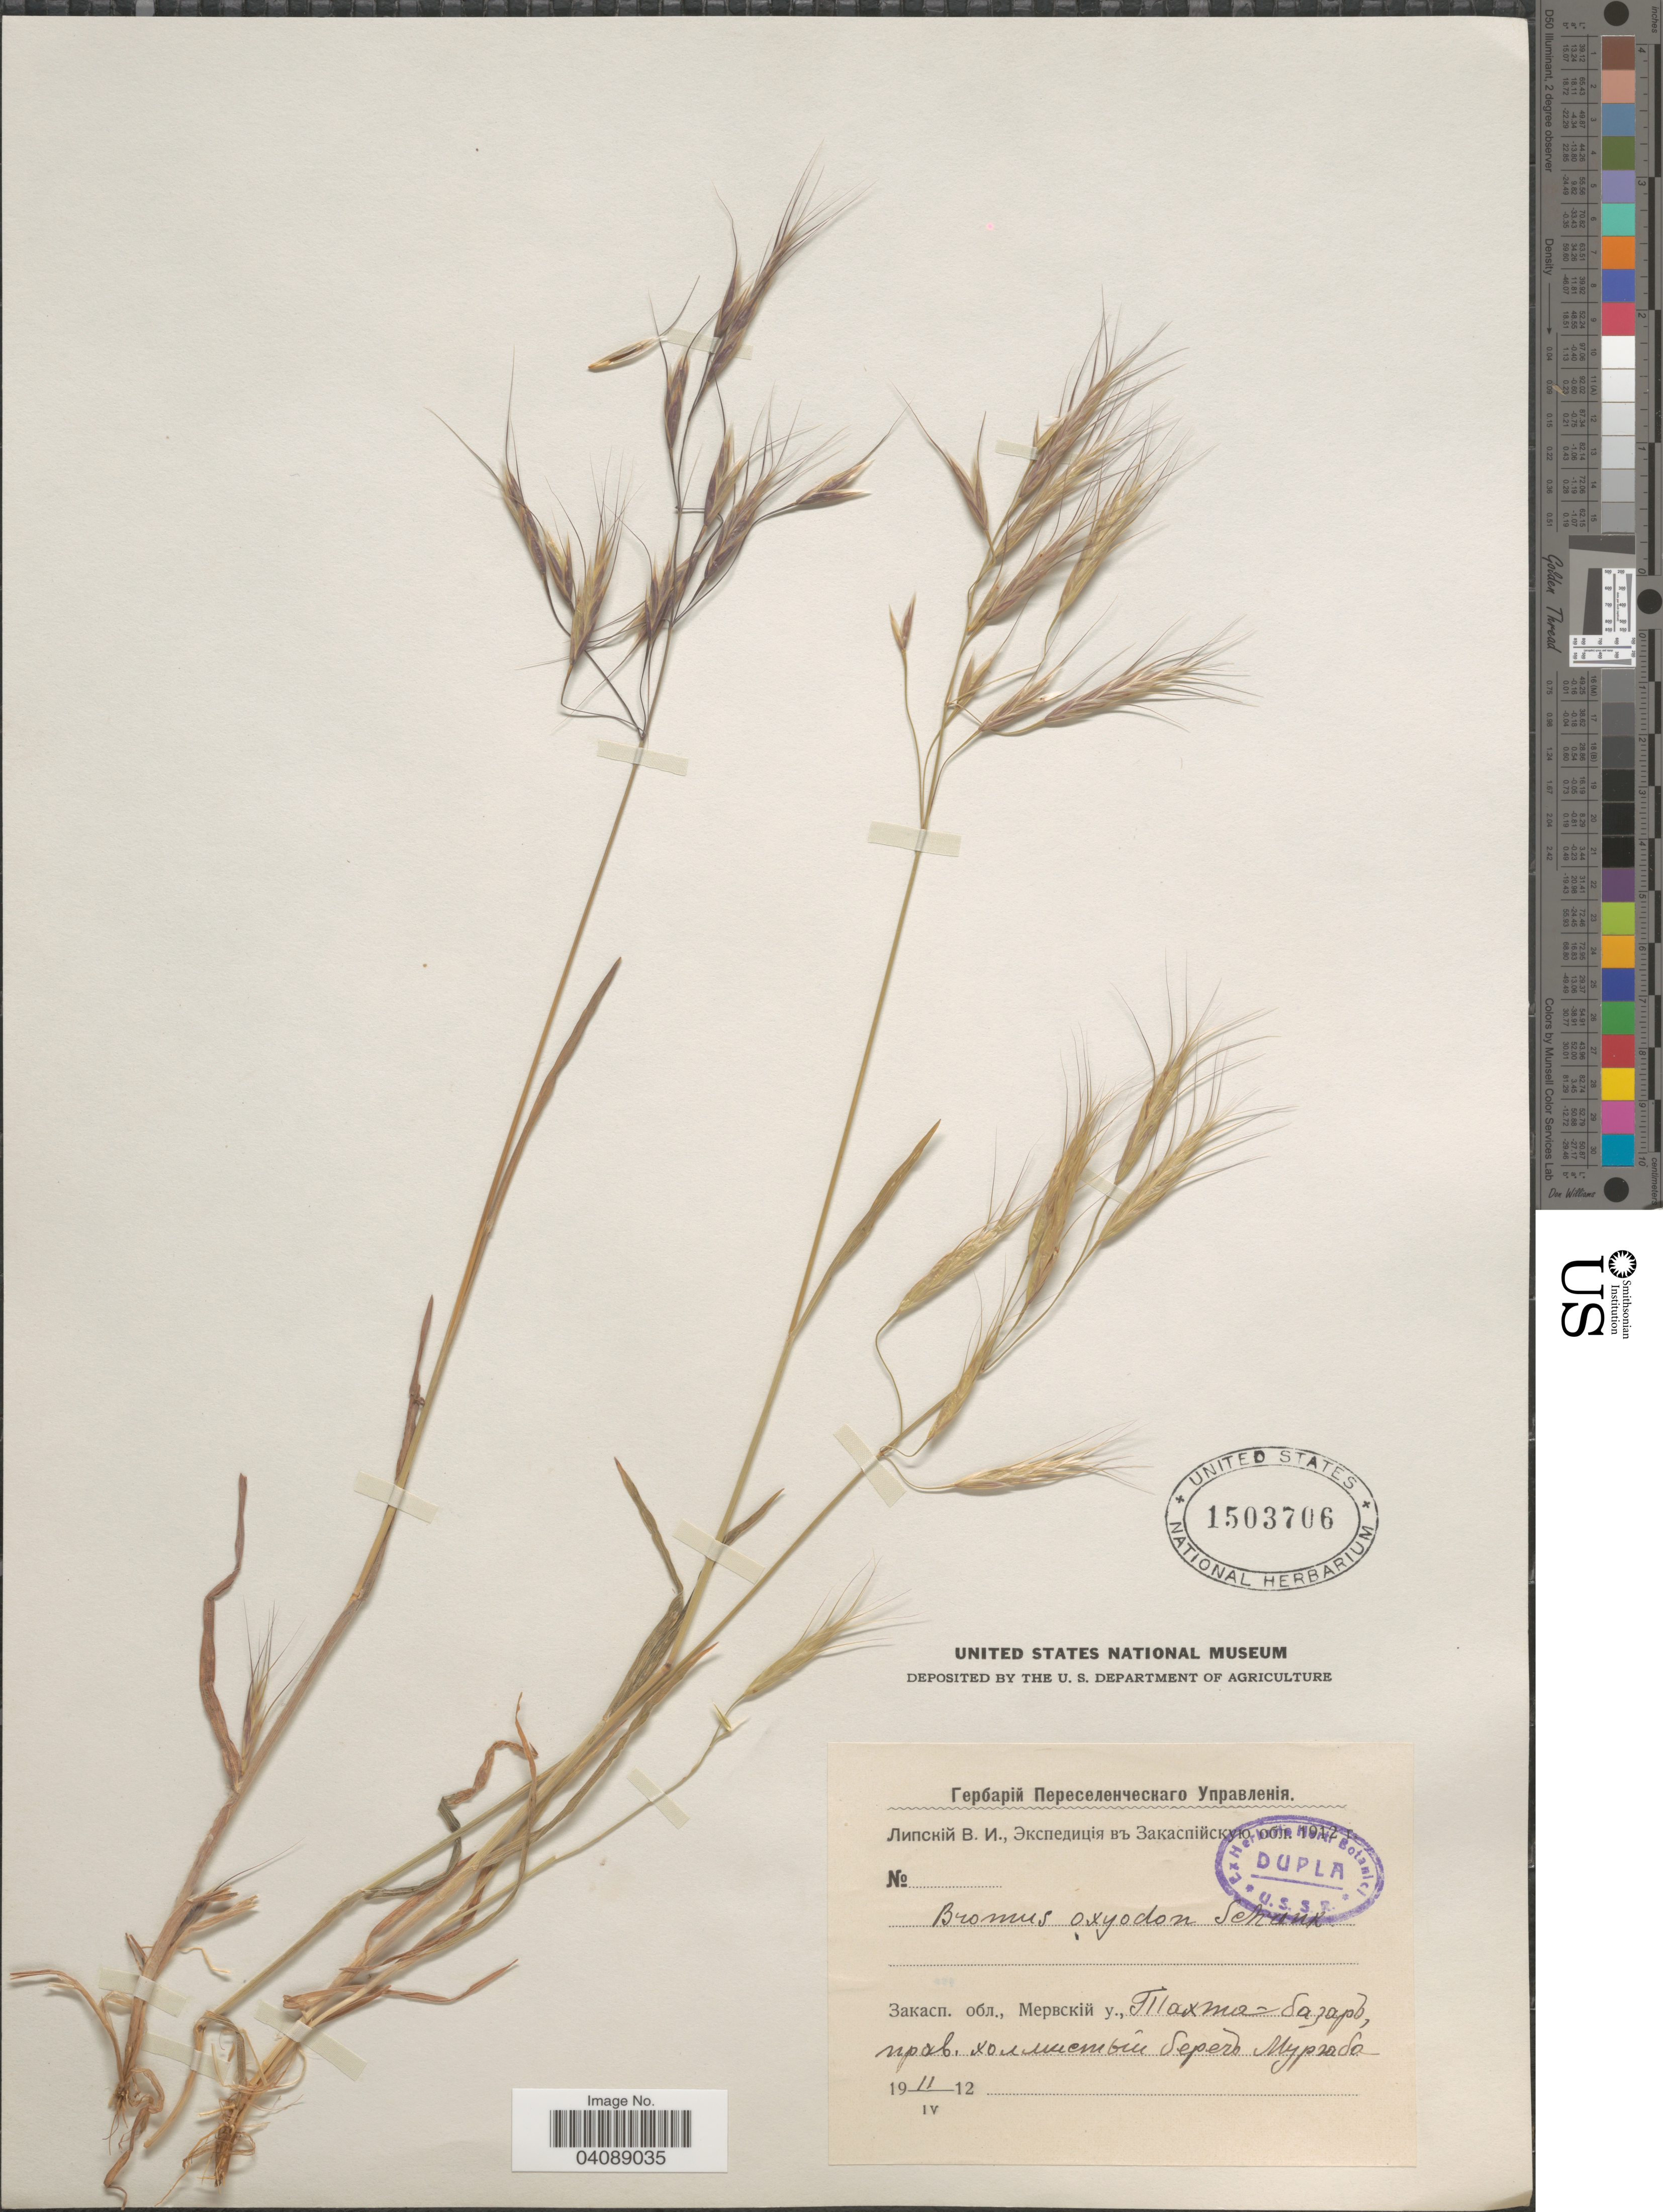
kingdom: Plantae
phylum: Tracheophyta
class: Liliopsida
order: Poales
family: Poaceae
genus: Bromus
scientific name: Bromus oxyodon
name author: Schrenk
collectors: V. Lipskiy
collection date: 1912-04-11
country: Turkmenistan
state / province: Mary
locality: Takhta-Bazar, right river Murgab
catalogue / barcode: US 1503706